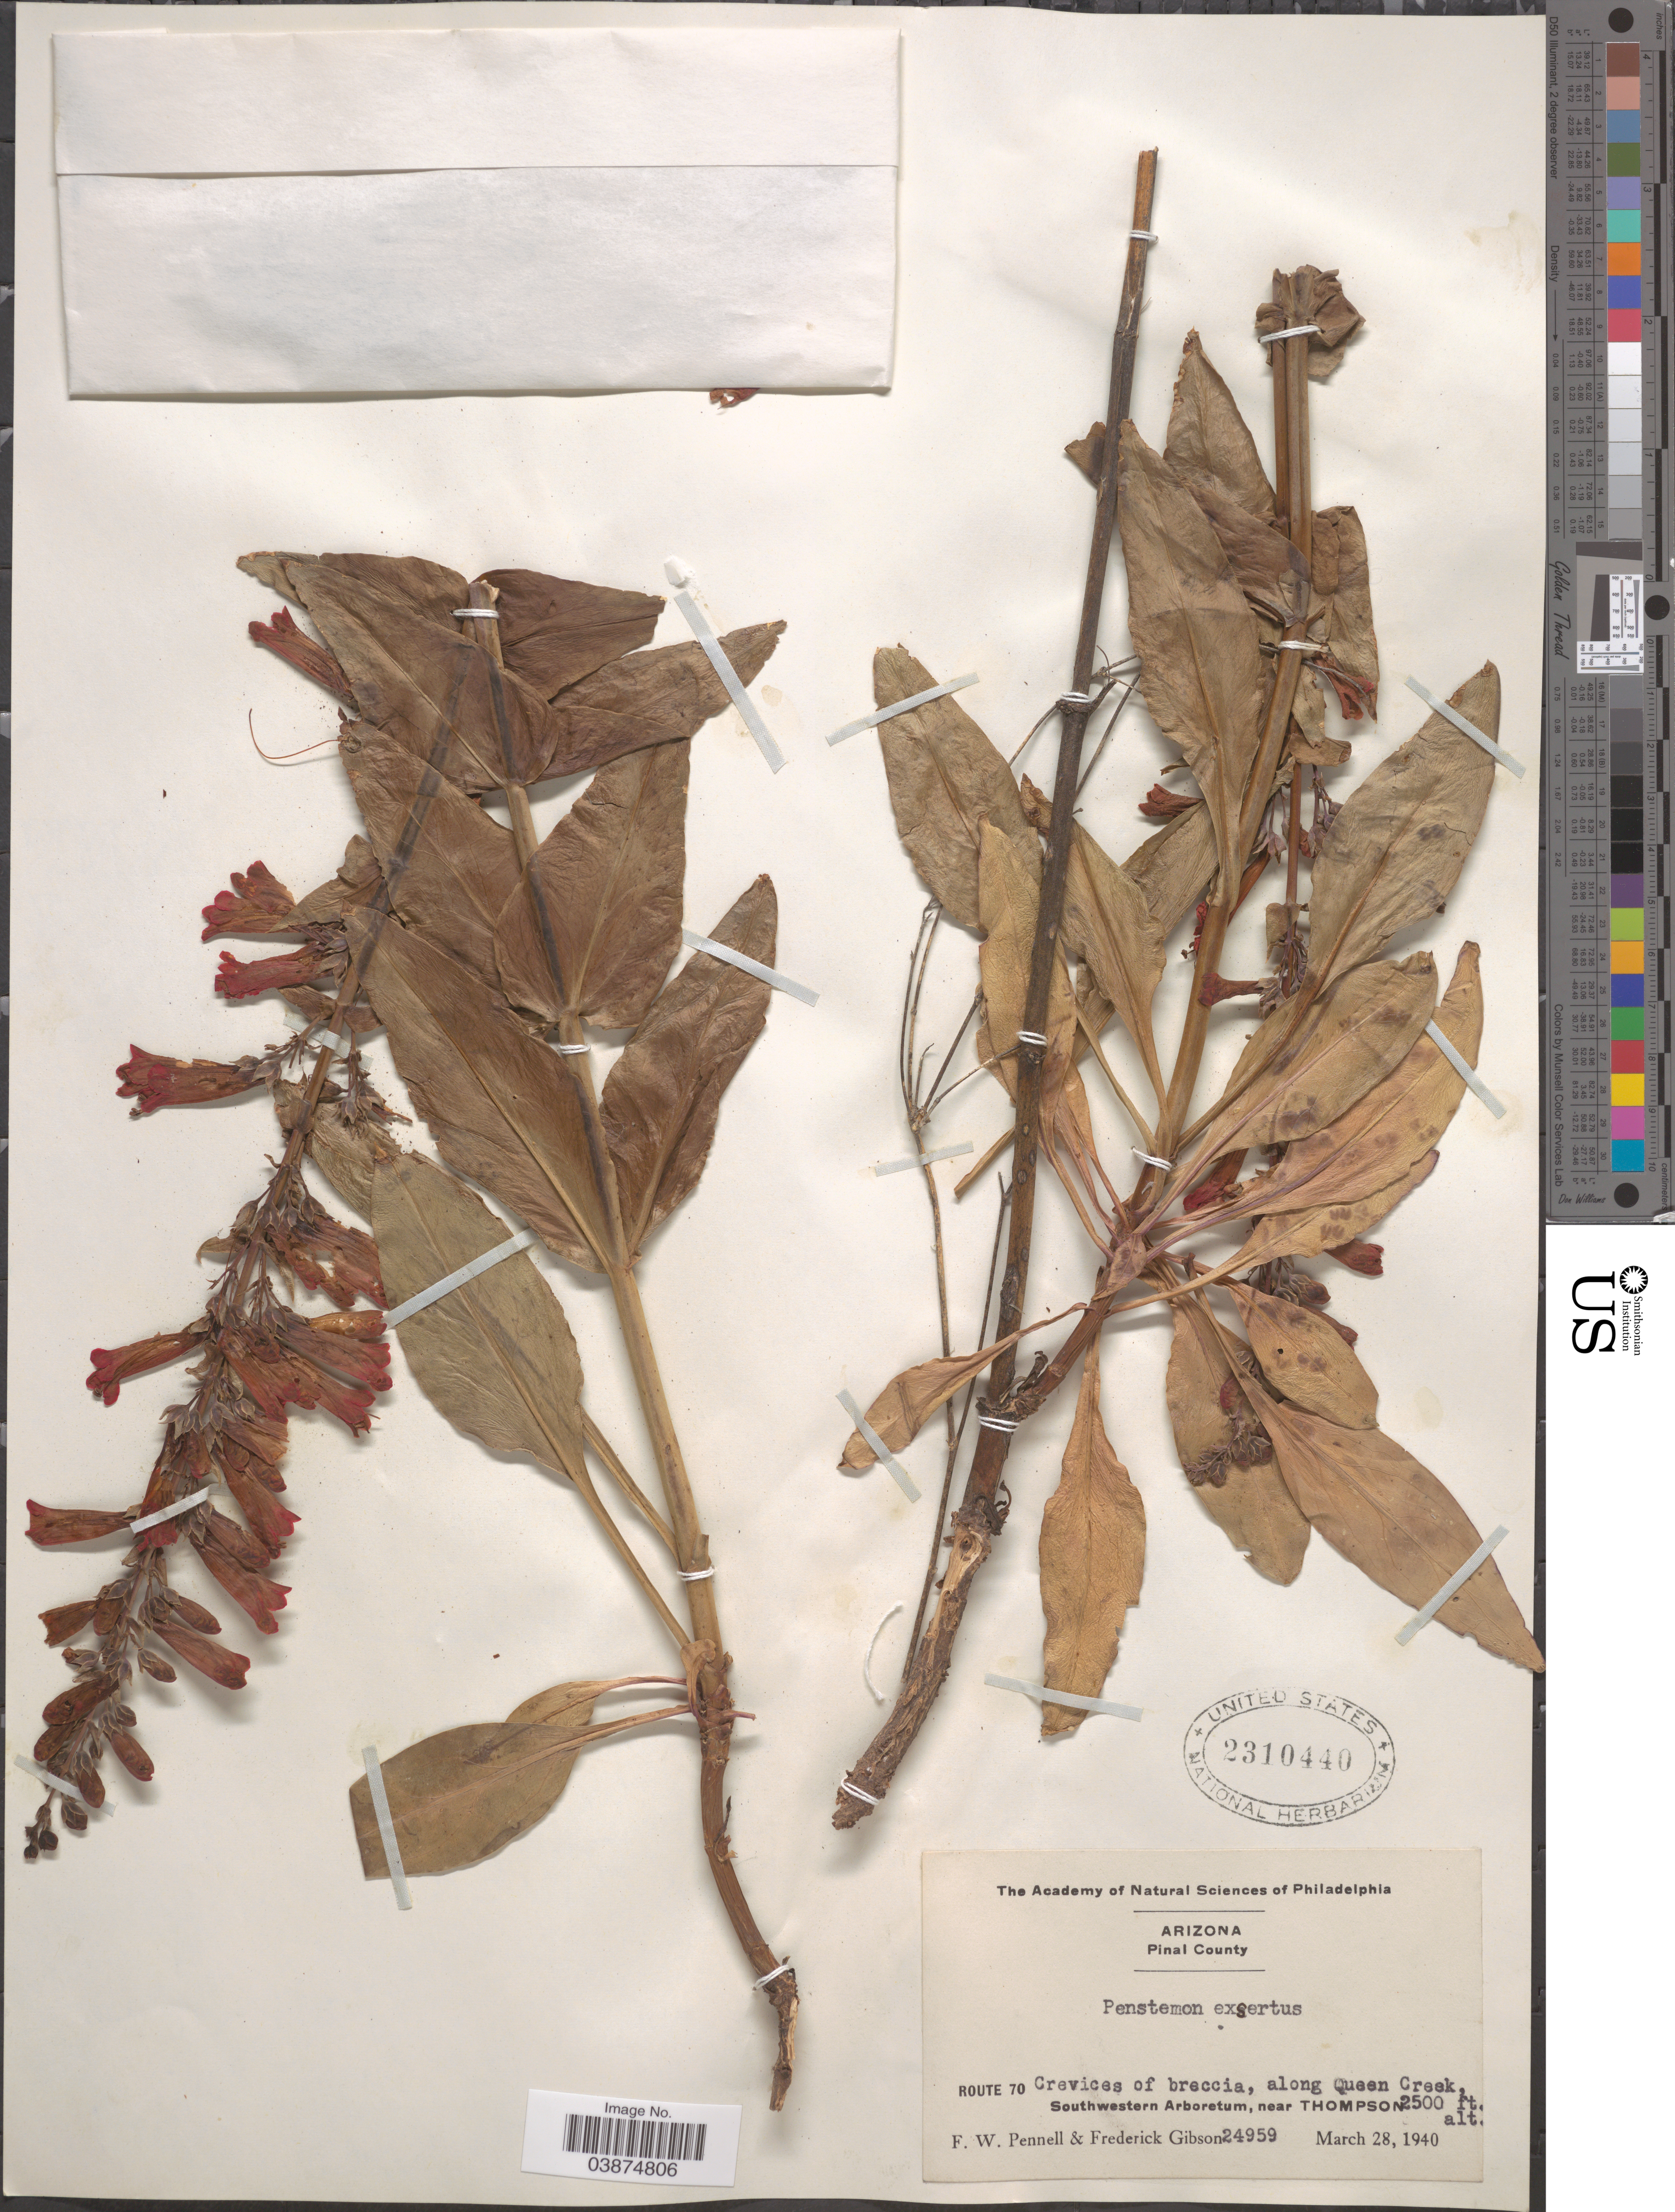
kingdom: Plantae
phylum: Tracheophyta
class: Magnoliopsida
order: Lamiales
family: Plantaginaceae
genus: Penstemon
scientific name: Penstemon eatonii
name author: A. Gray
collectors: F. W. Pennell & F. Gibson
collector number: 24959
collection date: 1940-03-28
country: United States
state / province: Arizona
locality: Pinal County. Route 70 Crevices of breccia, along Queen Creek, Southwestern Arboretum, near Thompson.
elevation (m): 762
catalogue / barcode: US 2310440